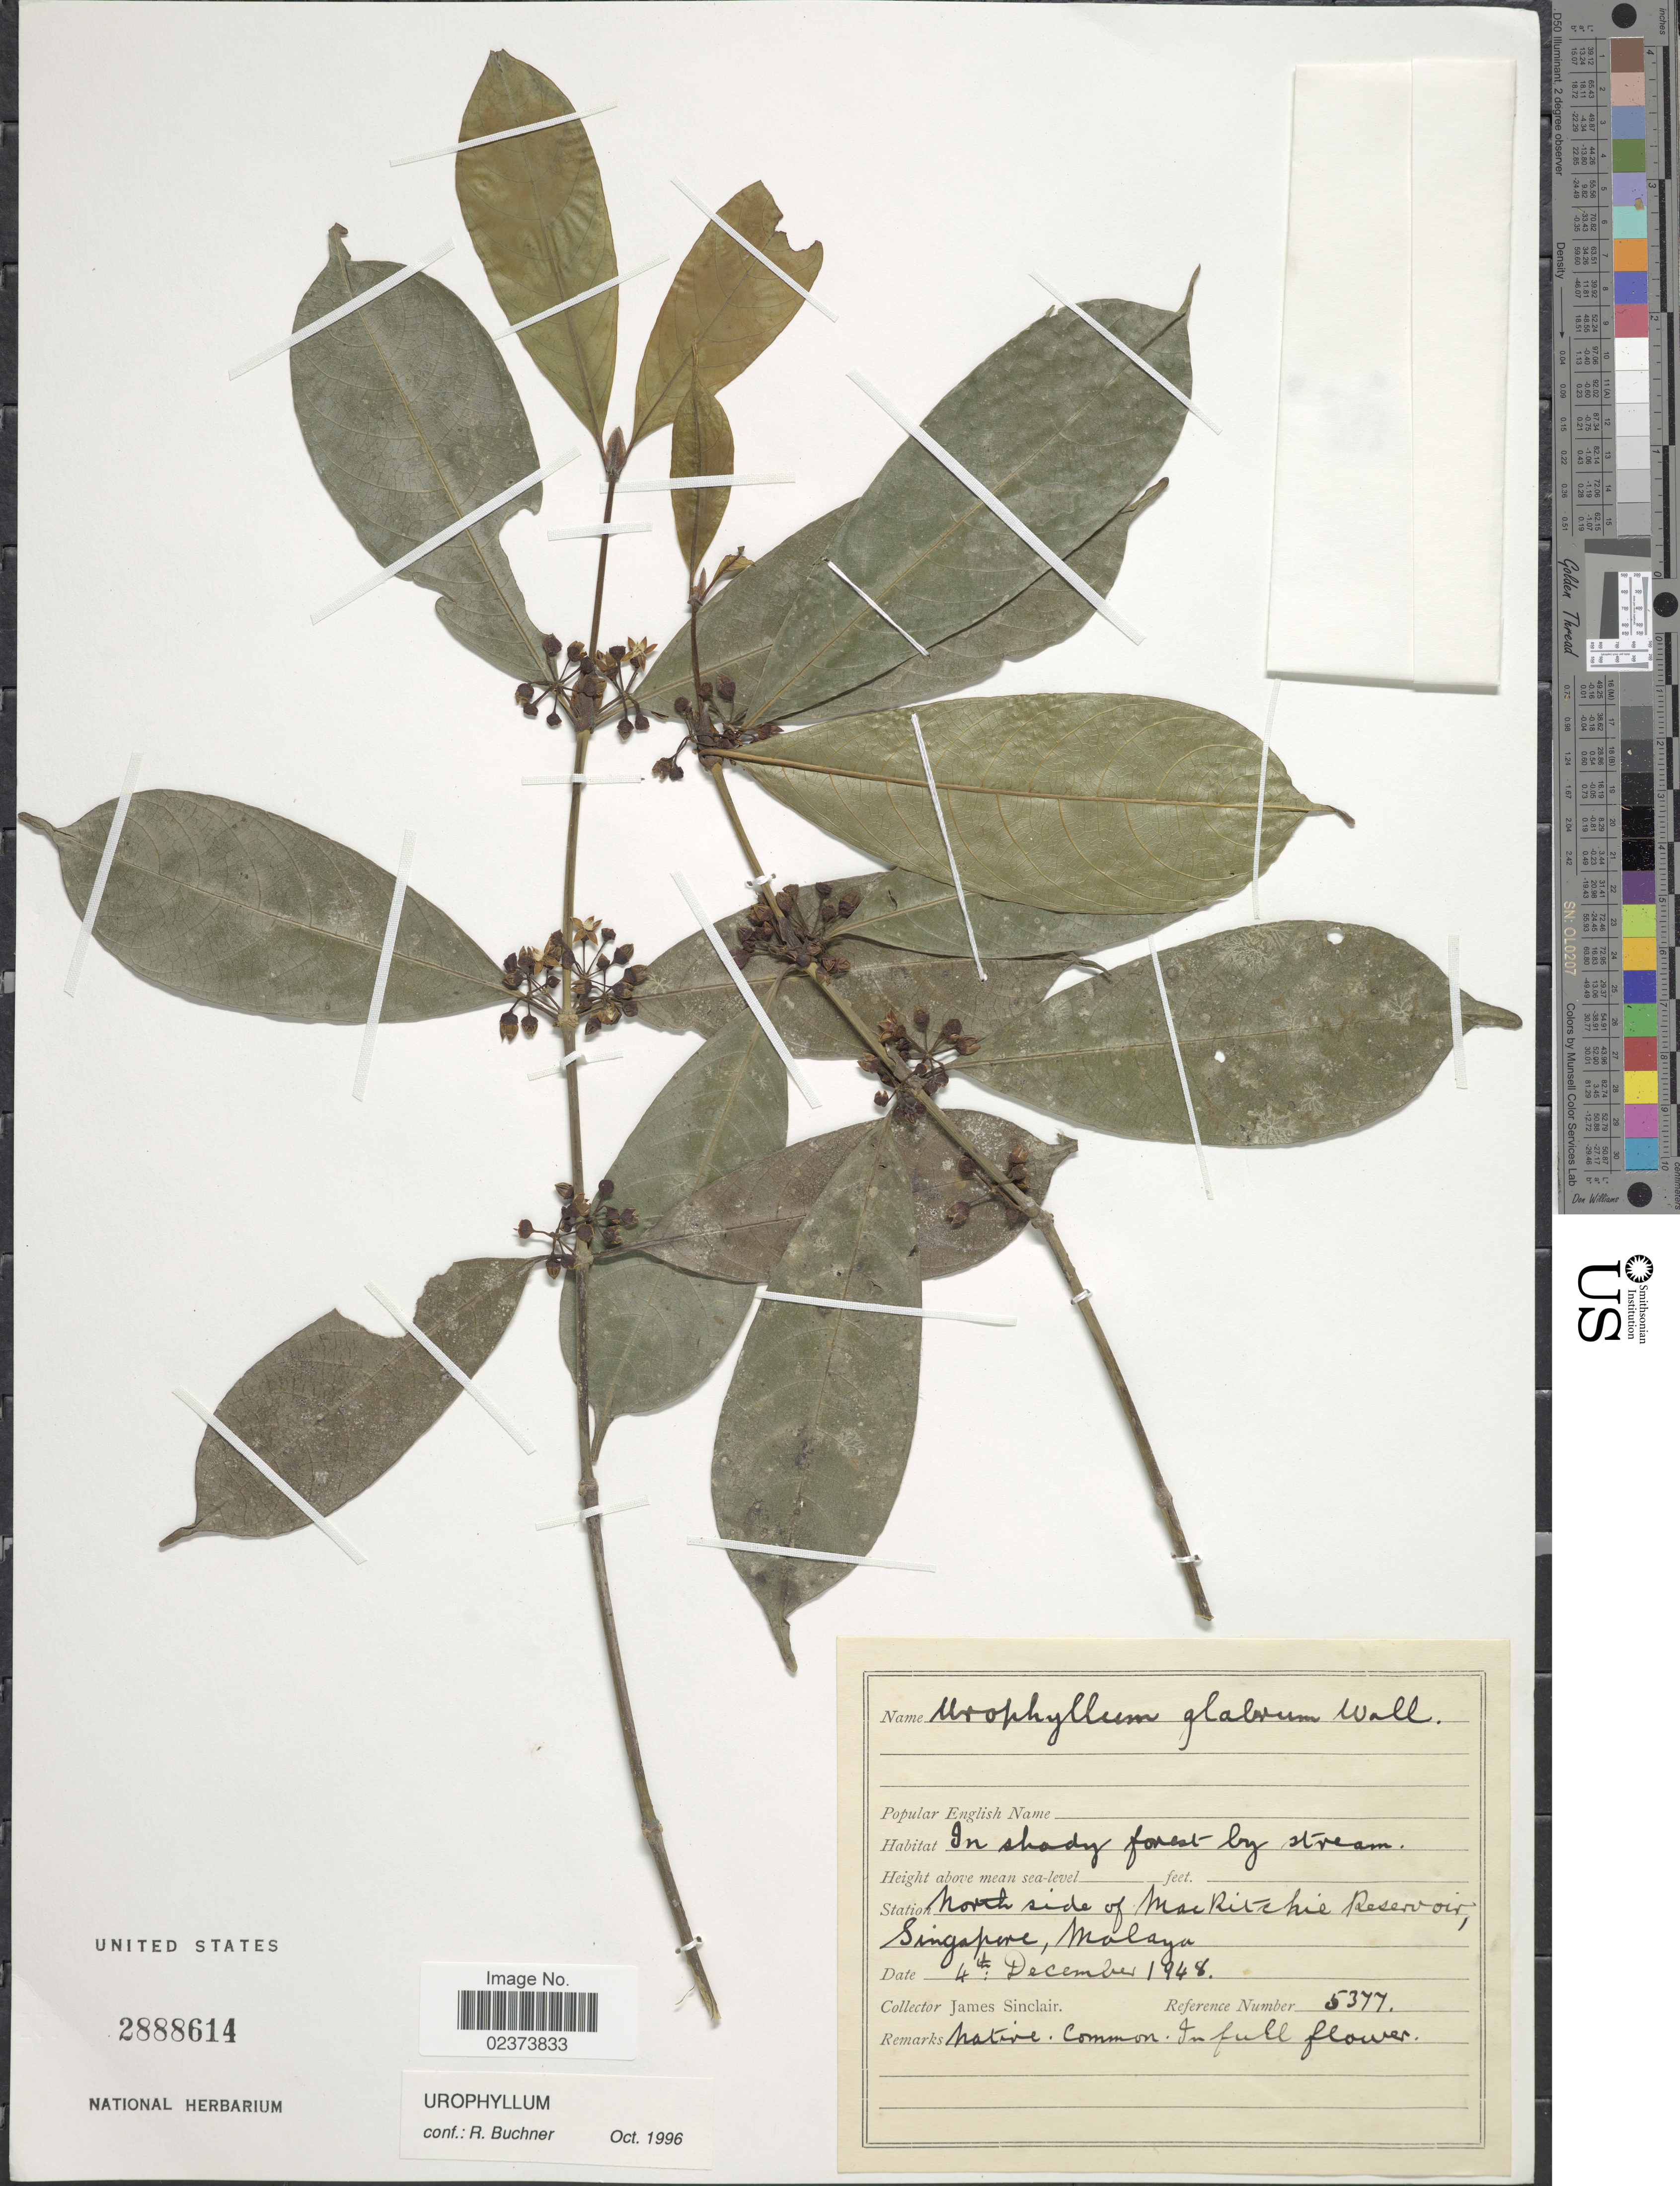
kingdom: Plantae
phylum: Tracheophyta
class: Magnoliopsida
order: Gentianales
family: Rubiaceae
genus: Urophyllum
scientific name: Urophyllum glabrum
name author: Wall.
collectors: F. Yong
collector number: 5377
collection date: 1948-12-04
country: Singapore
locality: North side of MacRitchie Reservoir, Singapore, Malaya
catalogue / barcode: US 2888614